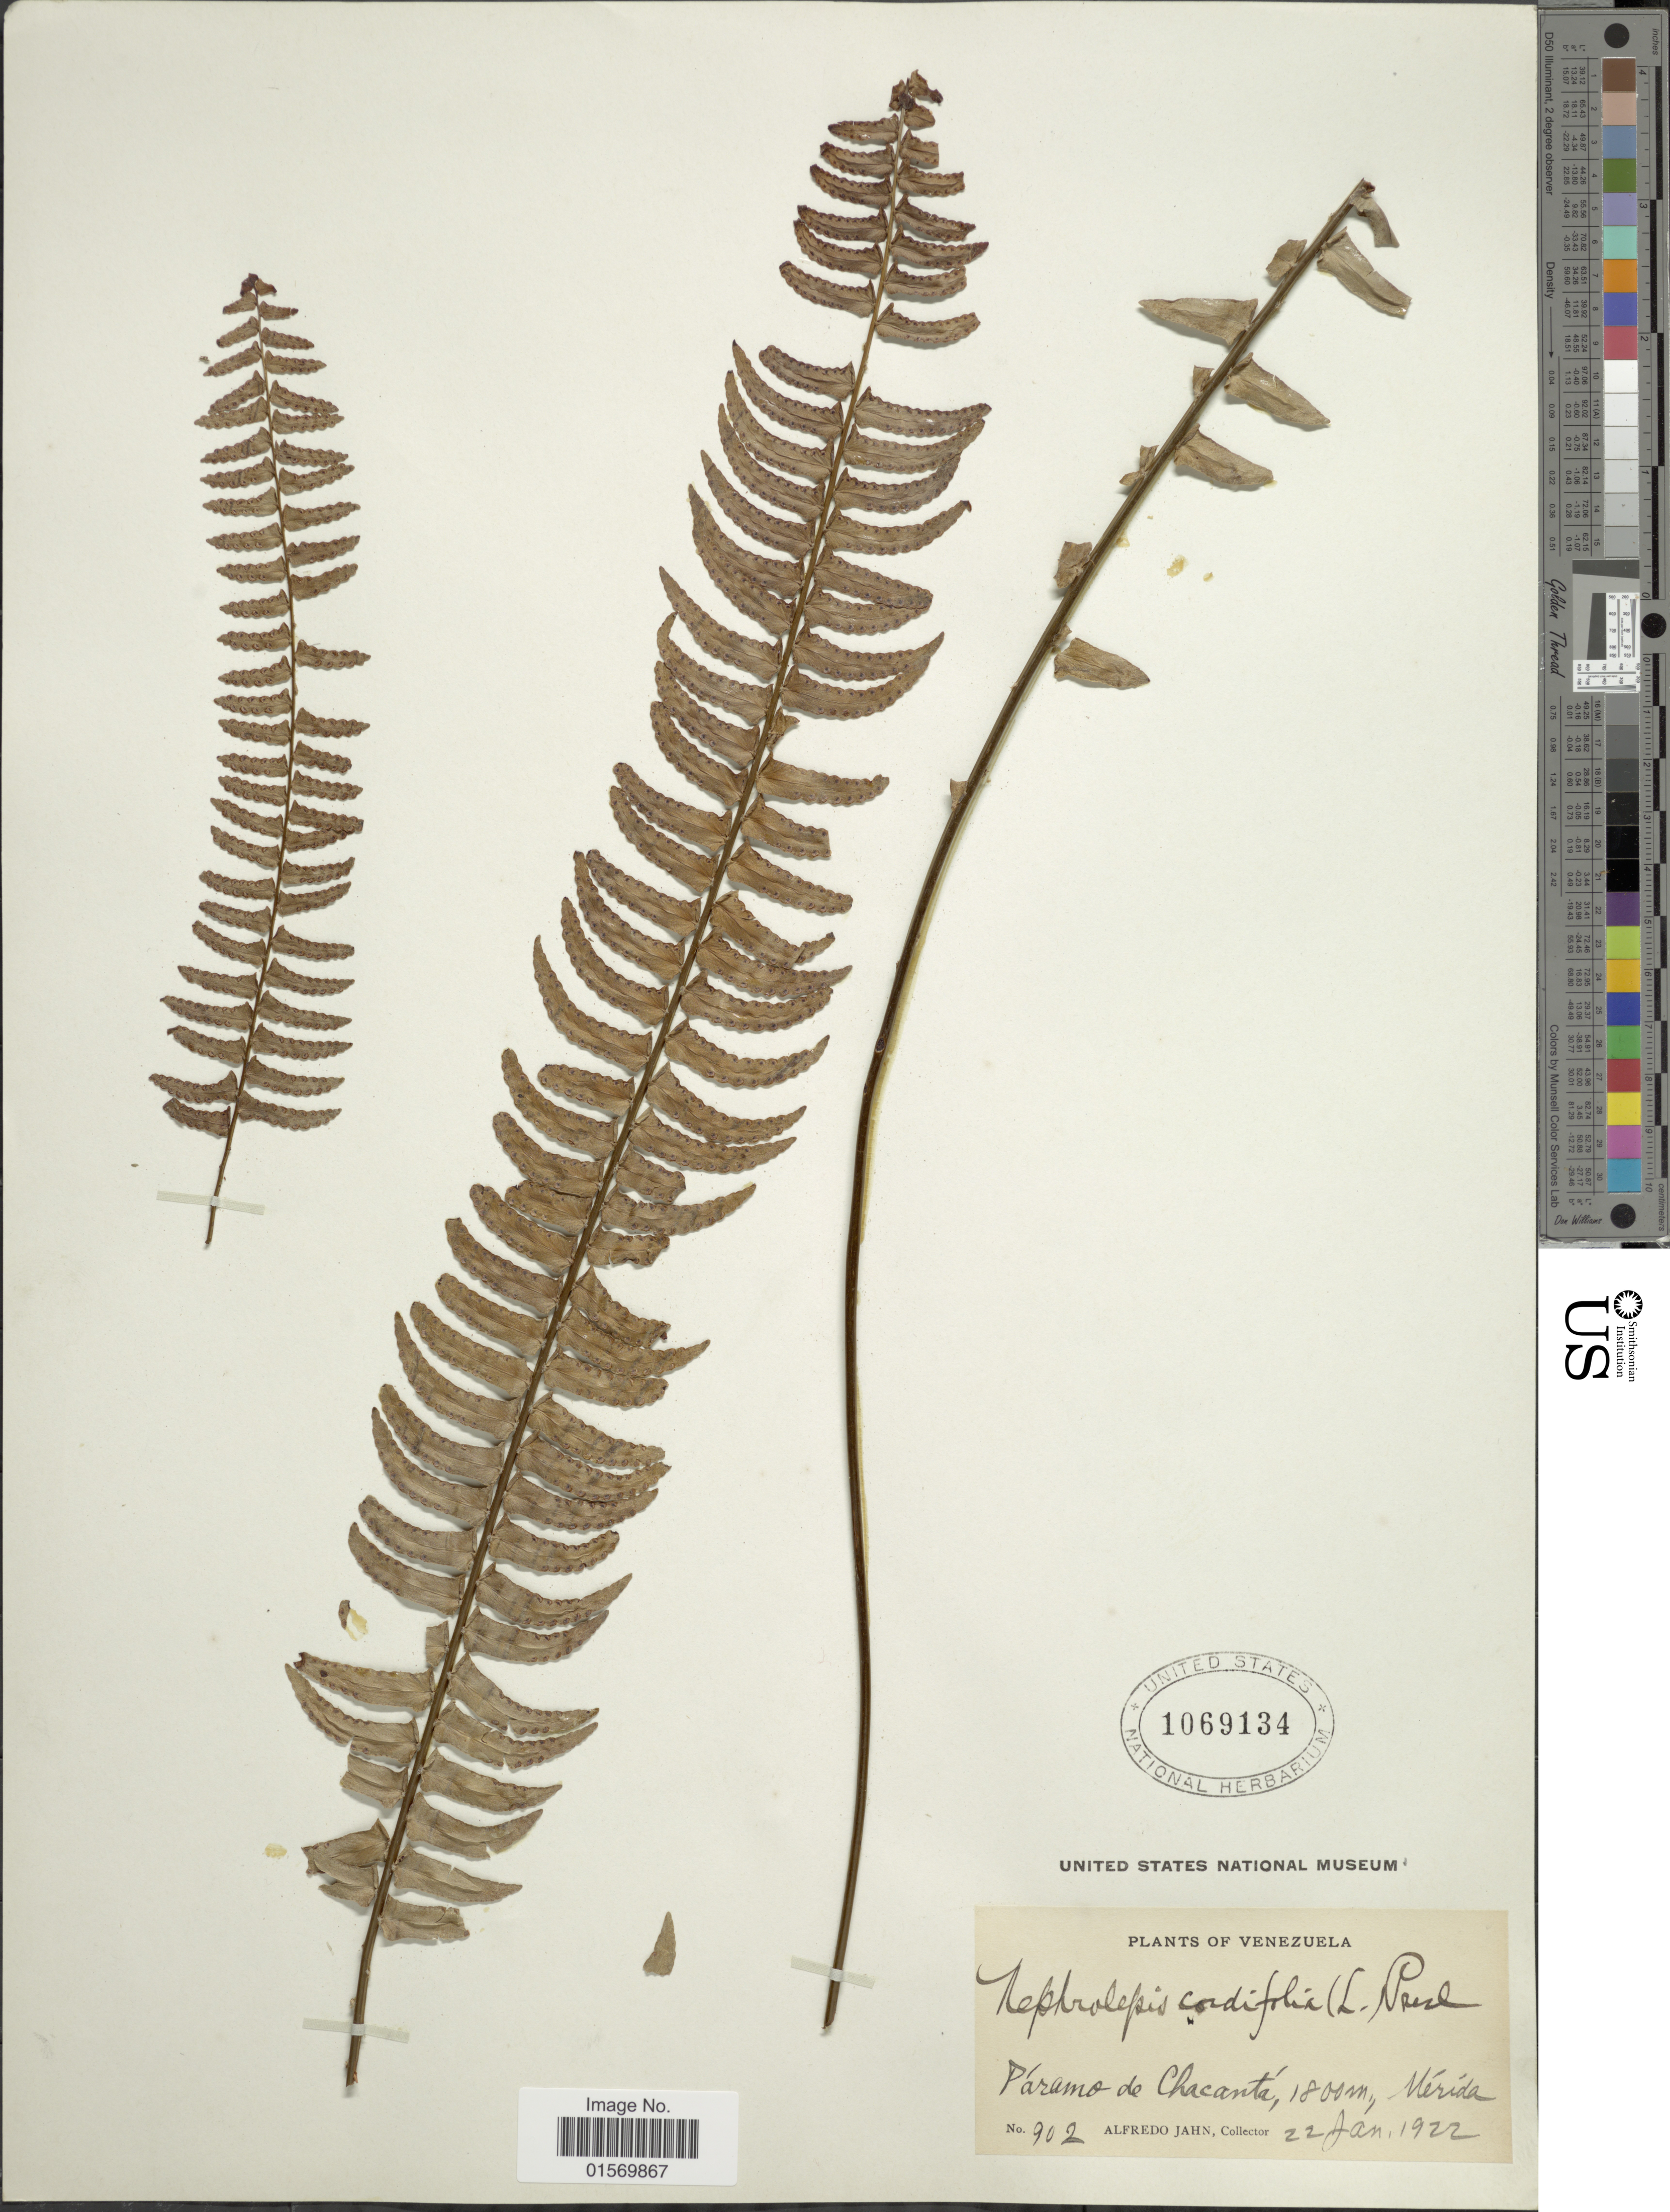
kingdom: Plantae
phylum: Tracheophyta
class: Polypodiopsida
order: Polypodiales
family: Nephrolepidaceae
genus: Nephrolepis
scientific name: Nephrolepis pendula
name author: (Raddi) J. Sm.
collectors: A. Jahn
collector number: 902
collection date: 1922-01-22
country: Venezuela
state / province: Mérida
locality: Paramo de Chacanta.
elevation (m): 1800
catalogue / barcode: US 1069134